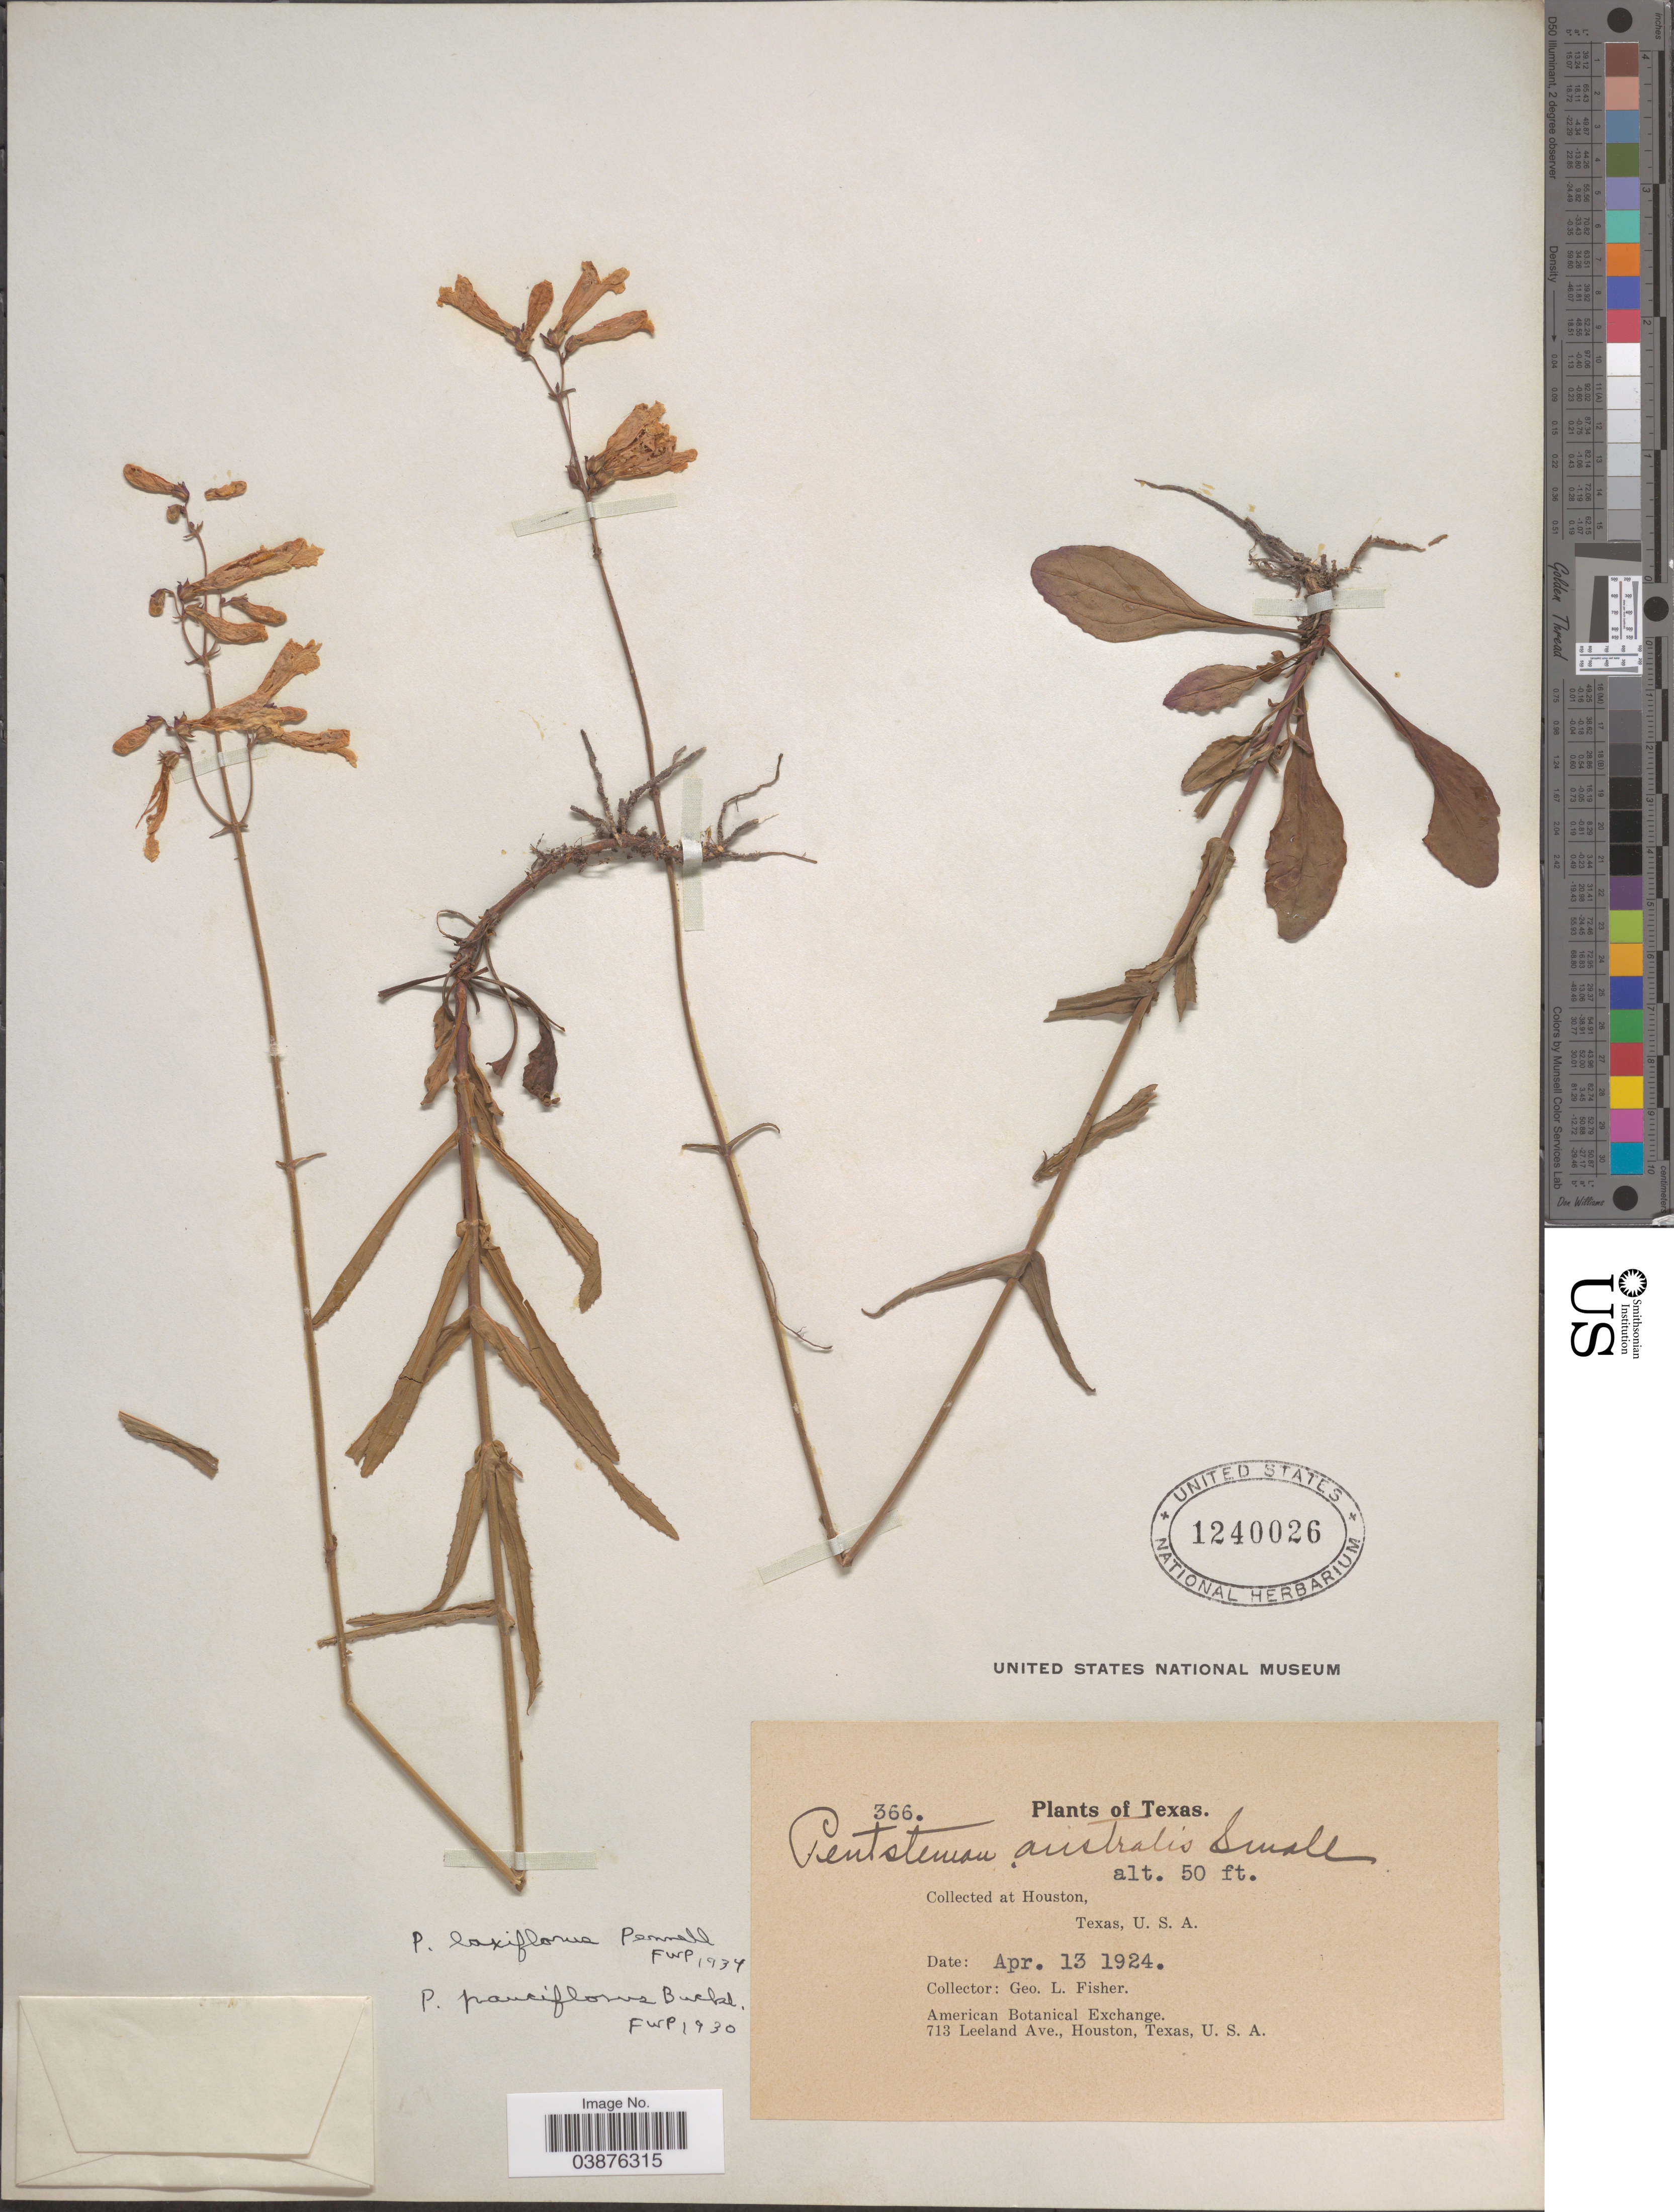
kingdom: Plantae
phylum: Tracheophyta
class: Magnoliopsida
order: Lamiales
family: Plantaginaceae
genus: Penstemon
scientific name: Penstemon laxiflorus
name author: Pennell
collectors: G. L. Fisher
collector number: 366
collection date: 1924-04-13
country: United States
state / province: Texas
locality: At Houston.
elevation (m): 15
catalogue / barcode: US 1240026